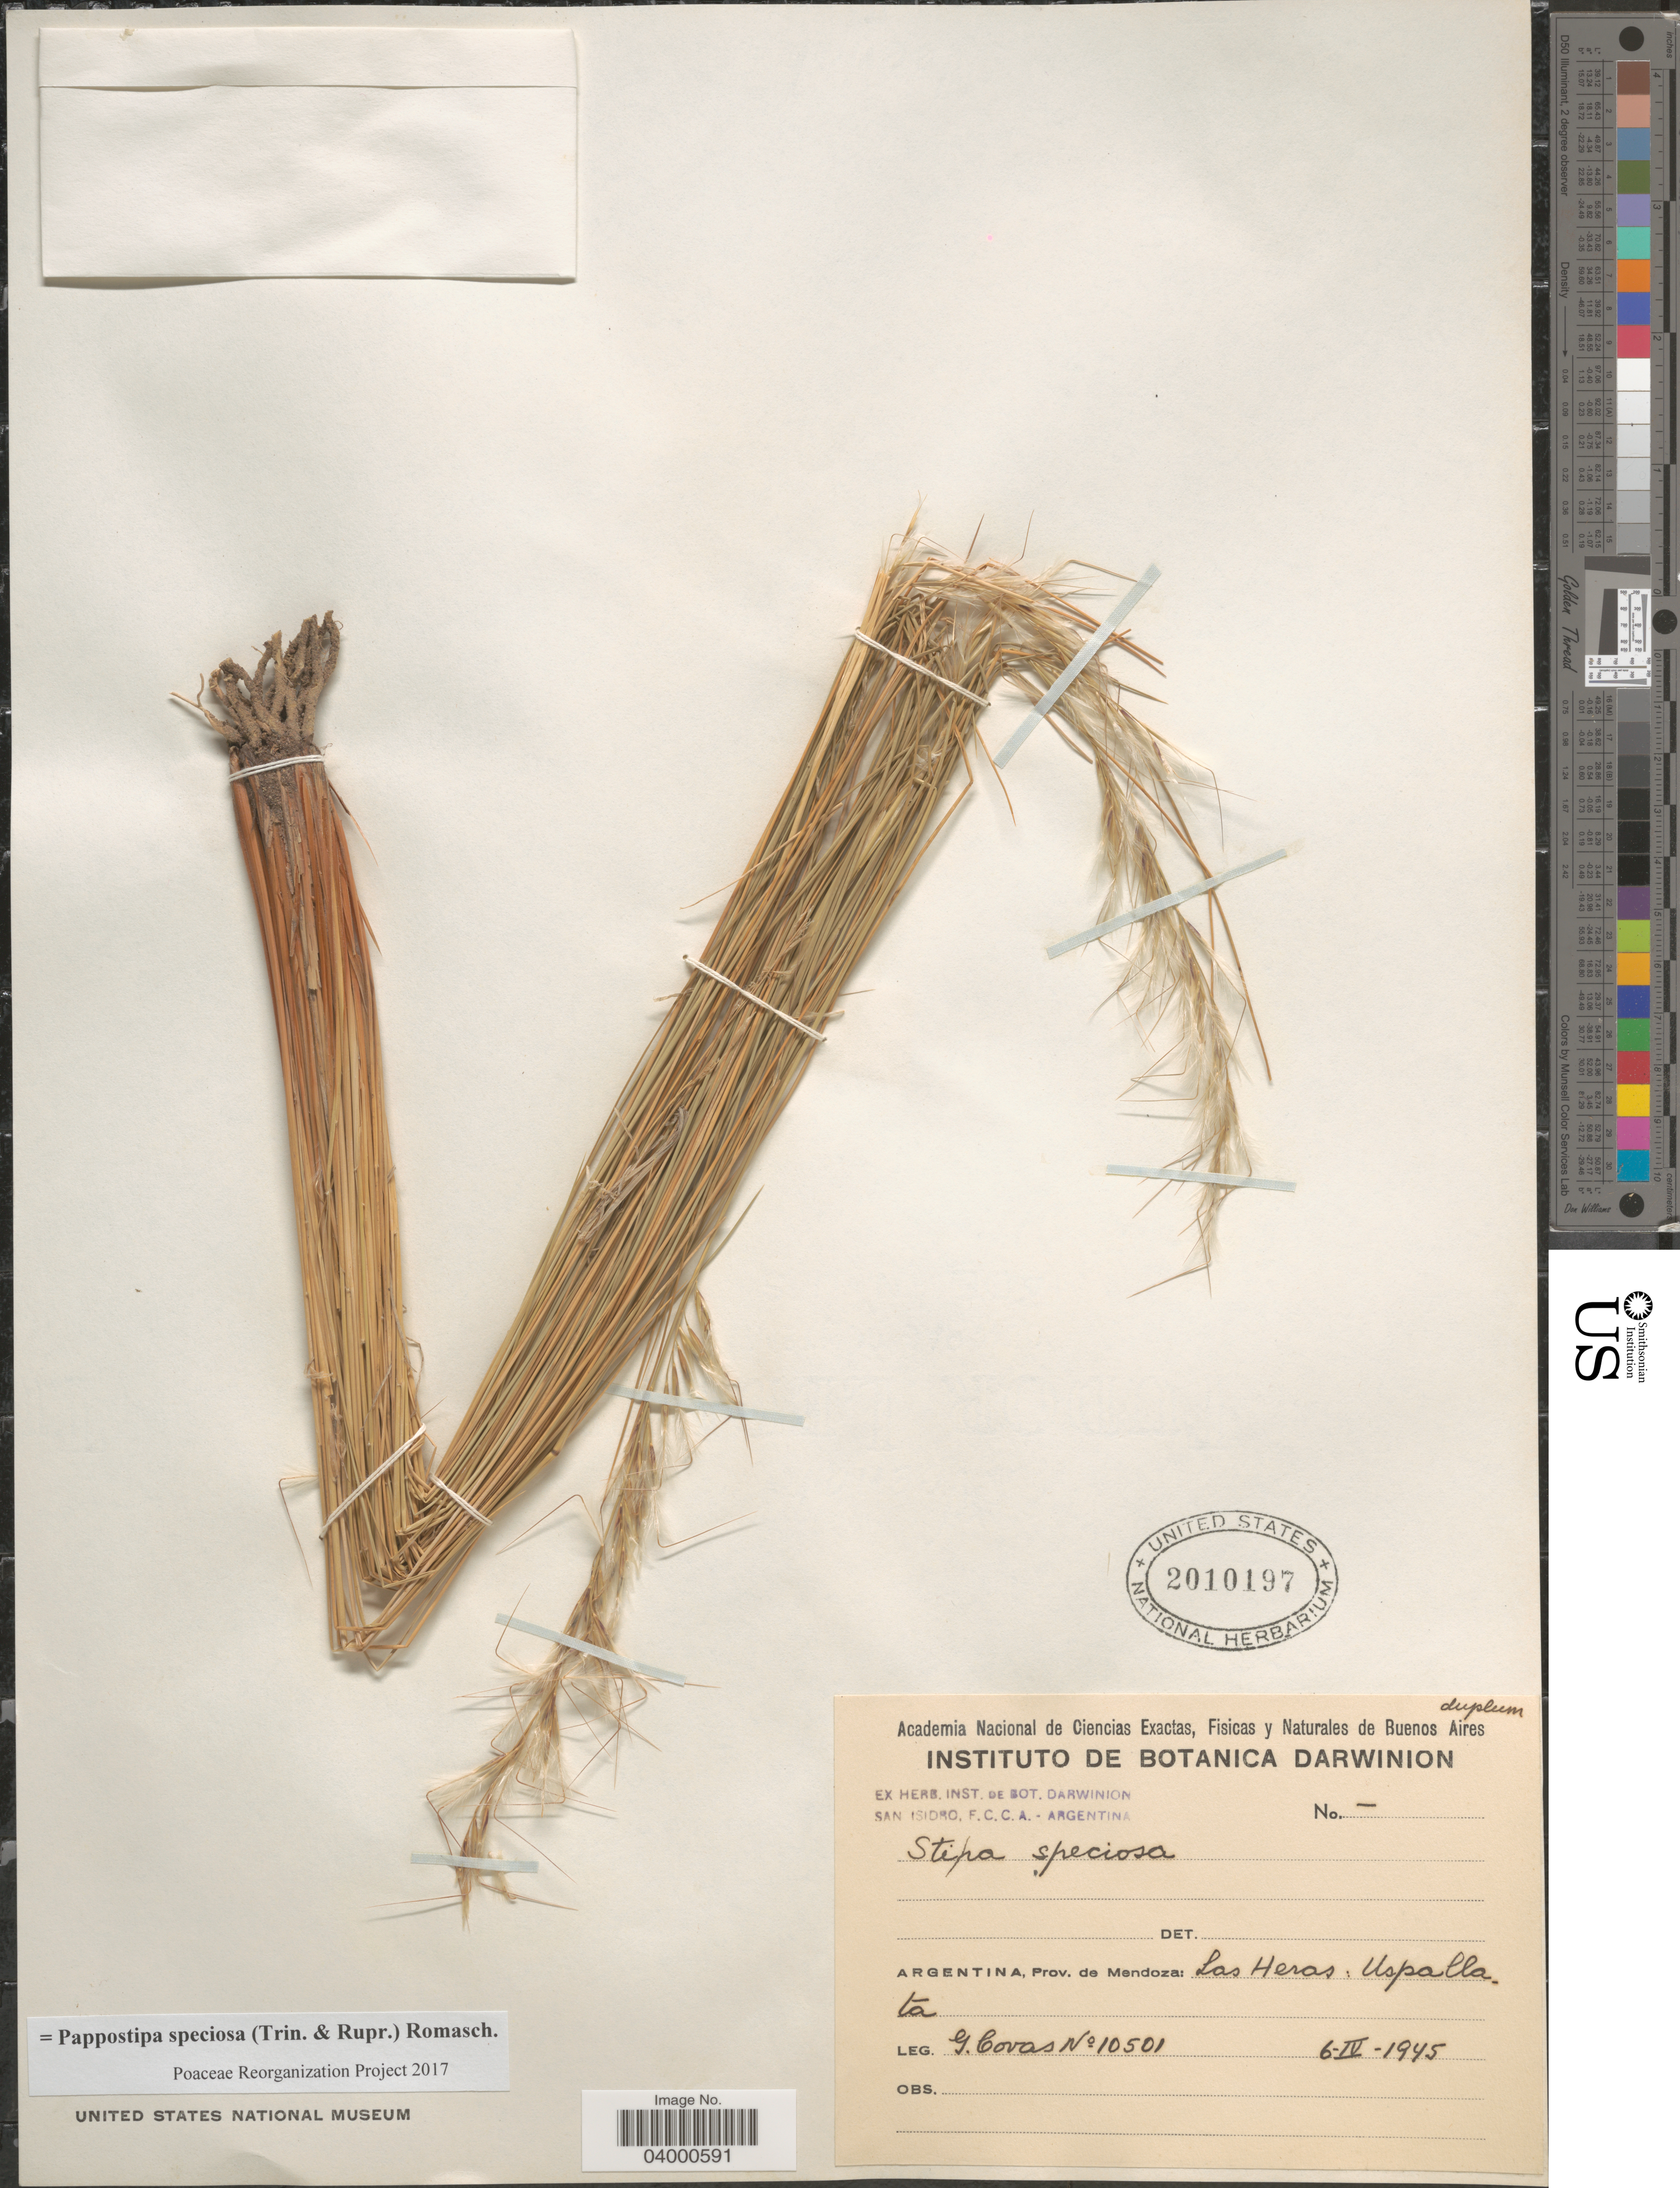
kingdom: Plantae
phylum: Tracheophyta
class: Liliopsida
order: Poales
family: Poaceae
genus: Pappostipa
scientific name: Pappostipa speciosa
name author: (Trin. & Rupr.) Romasch.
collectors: G. Covas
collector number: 10501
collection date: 1945-04-06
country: Argentina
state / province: Mendoza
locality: Las Heras: Uspalla.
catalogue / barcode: US 2010197